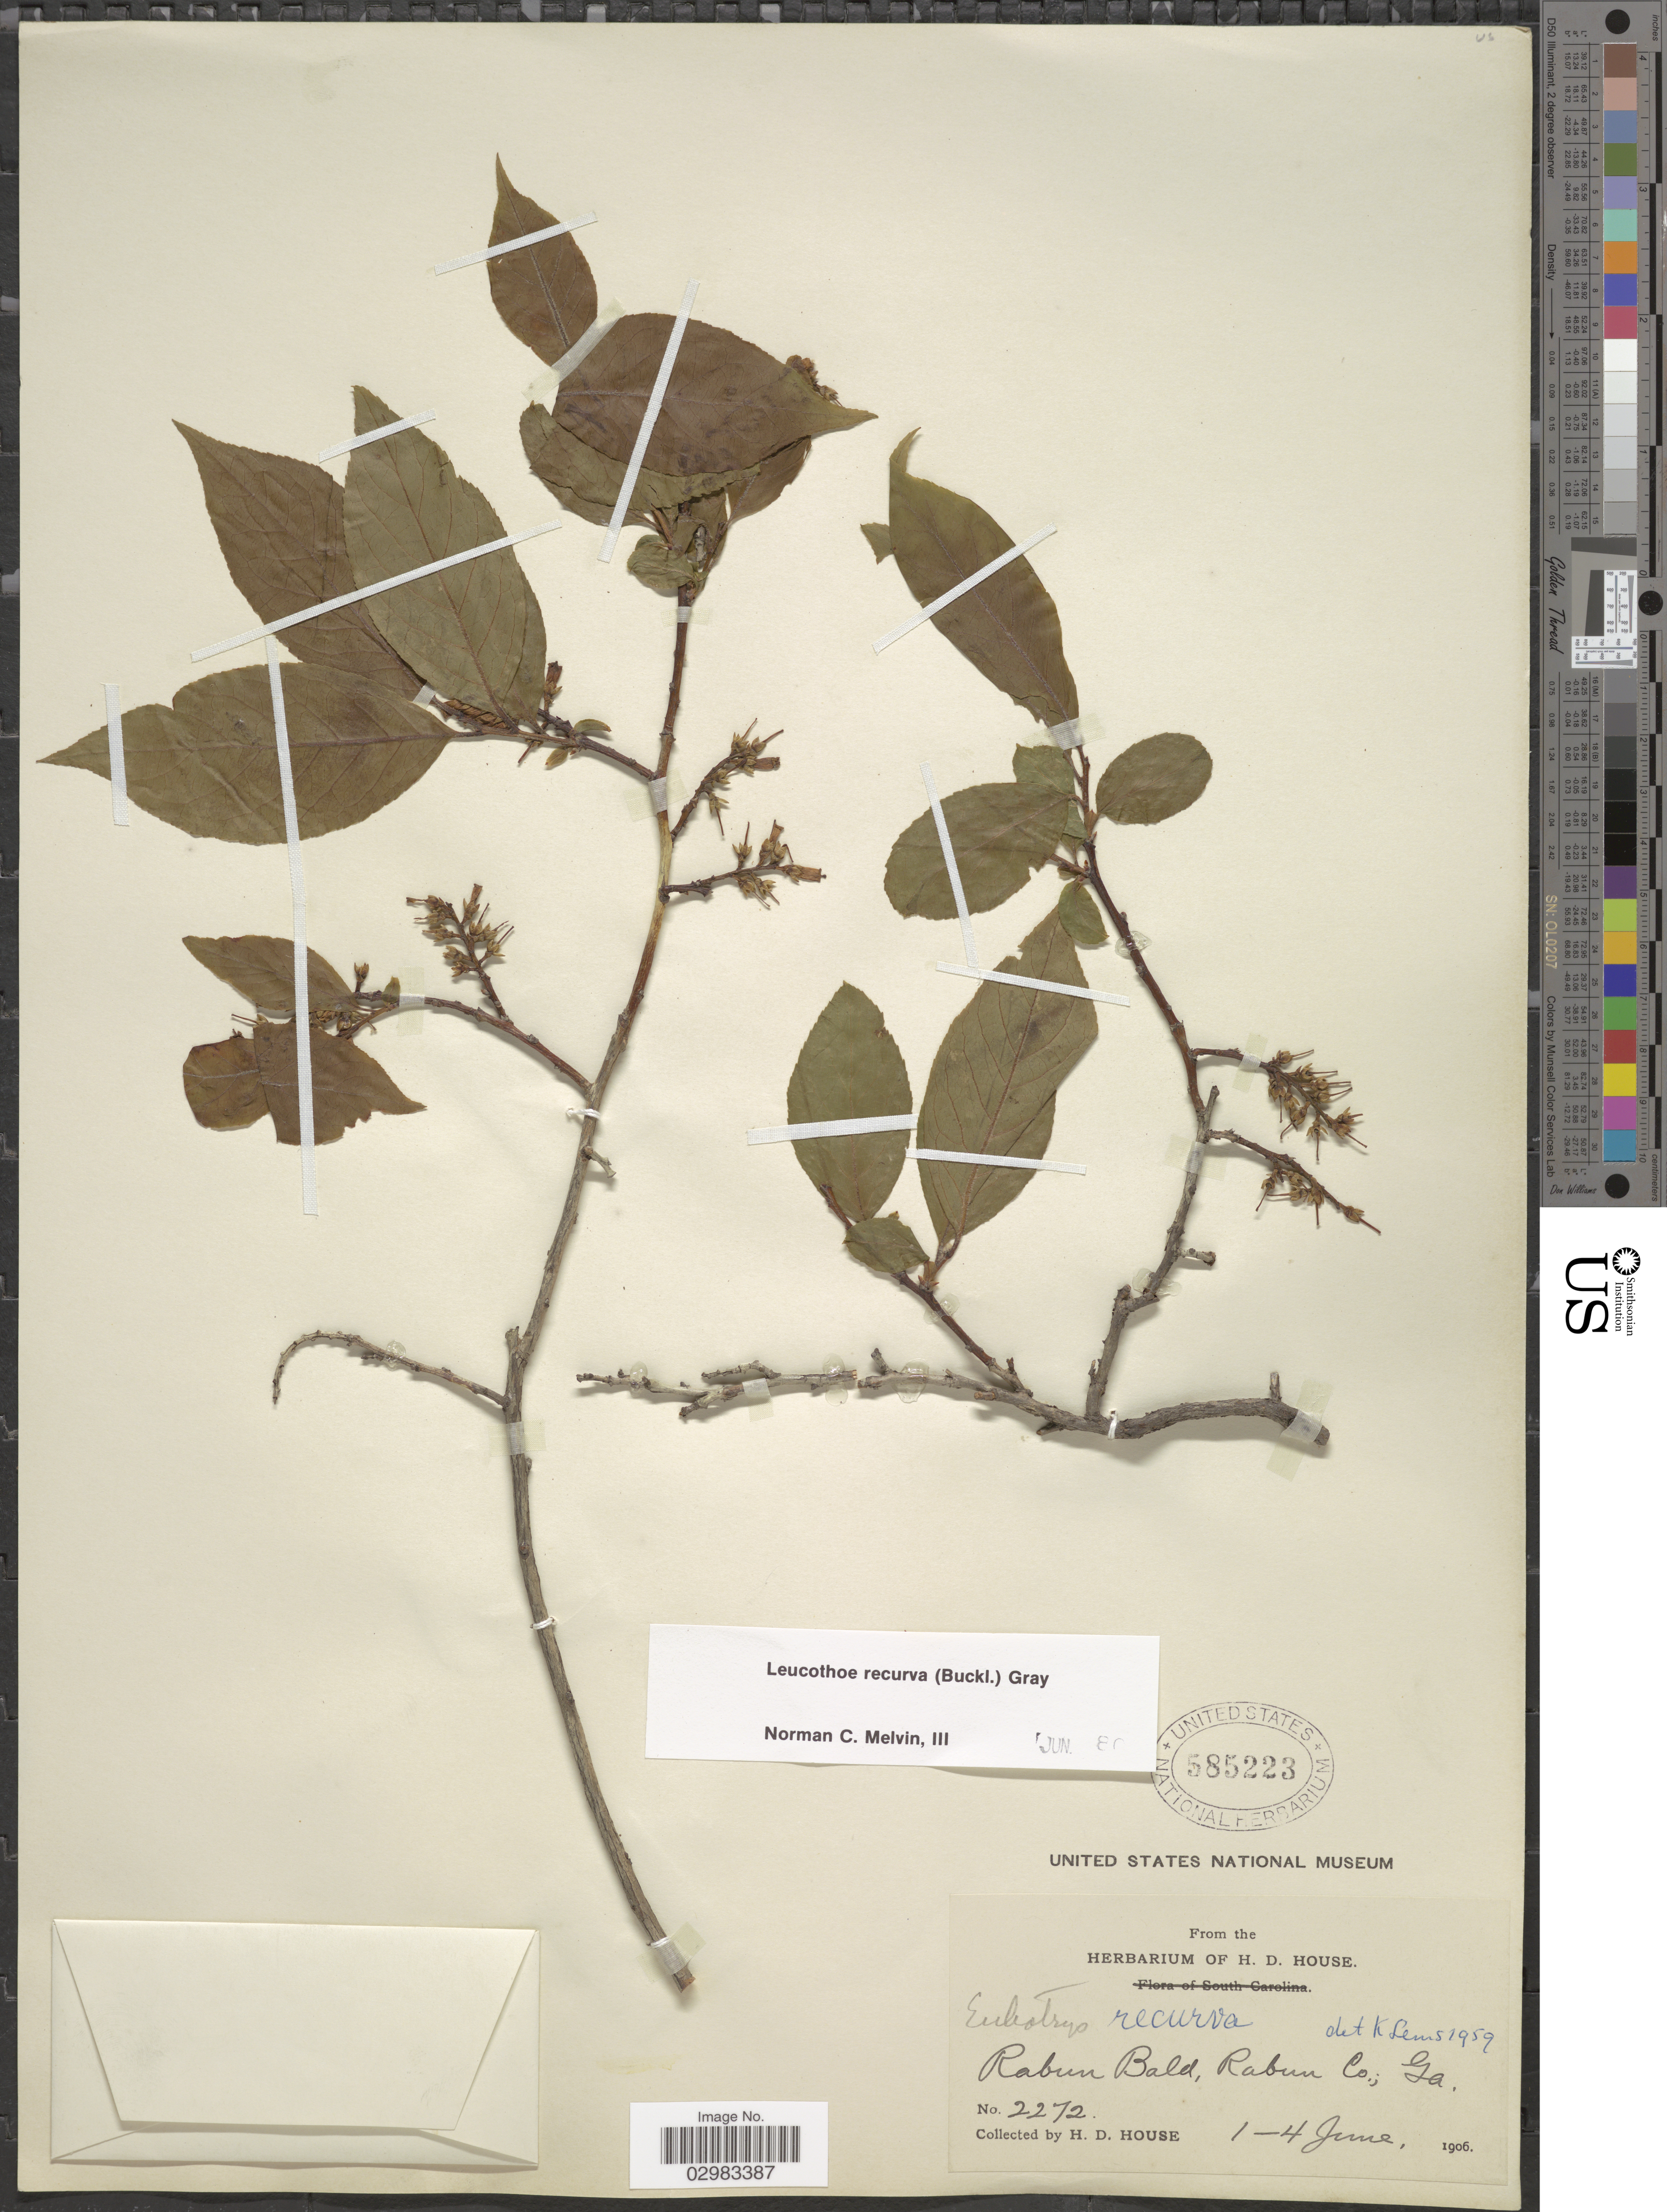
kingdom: Plantae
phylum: Tracheophyta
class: Magnoliopsida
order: Ericales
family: Ericaceae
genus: Leucothoe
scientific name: Leucothoë recurva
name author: (Buckley) A. Gray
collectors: H. D. House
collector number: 2272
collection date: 1906-06-01/1906-06-04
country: United States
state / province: Georgia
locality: Rabun Bald, Rabun Co.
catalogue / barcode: US 585223